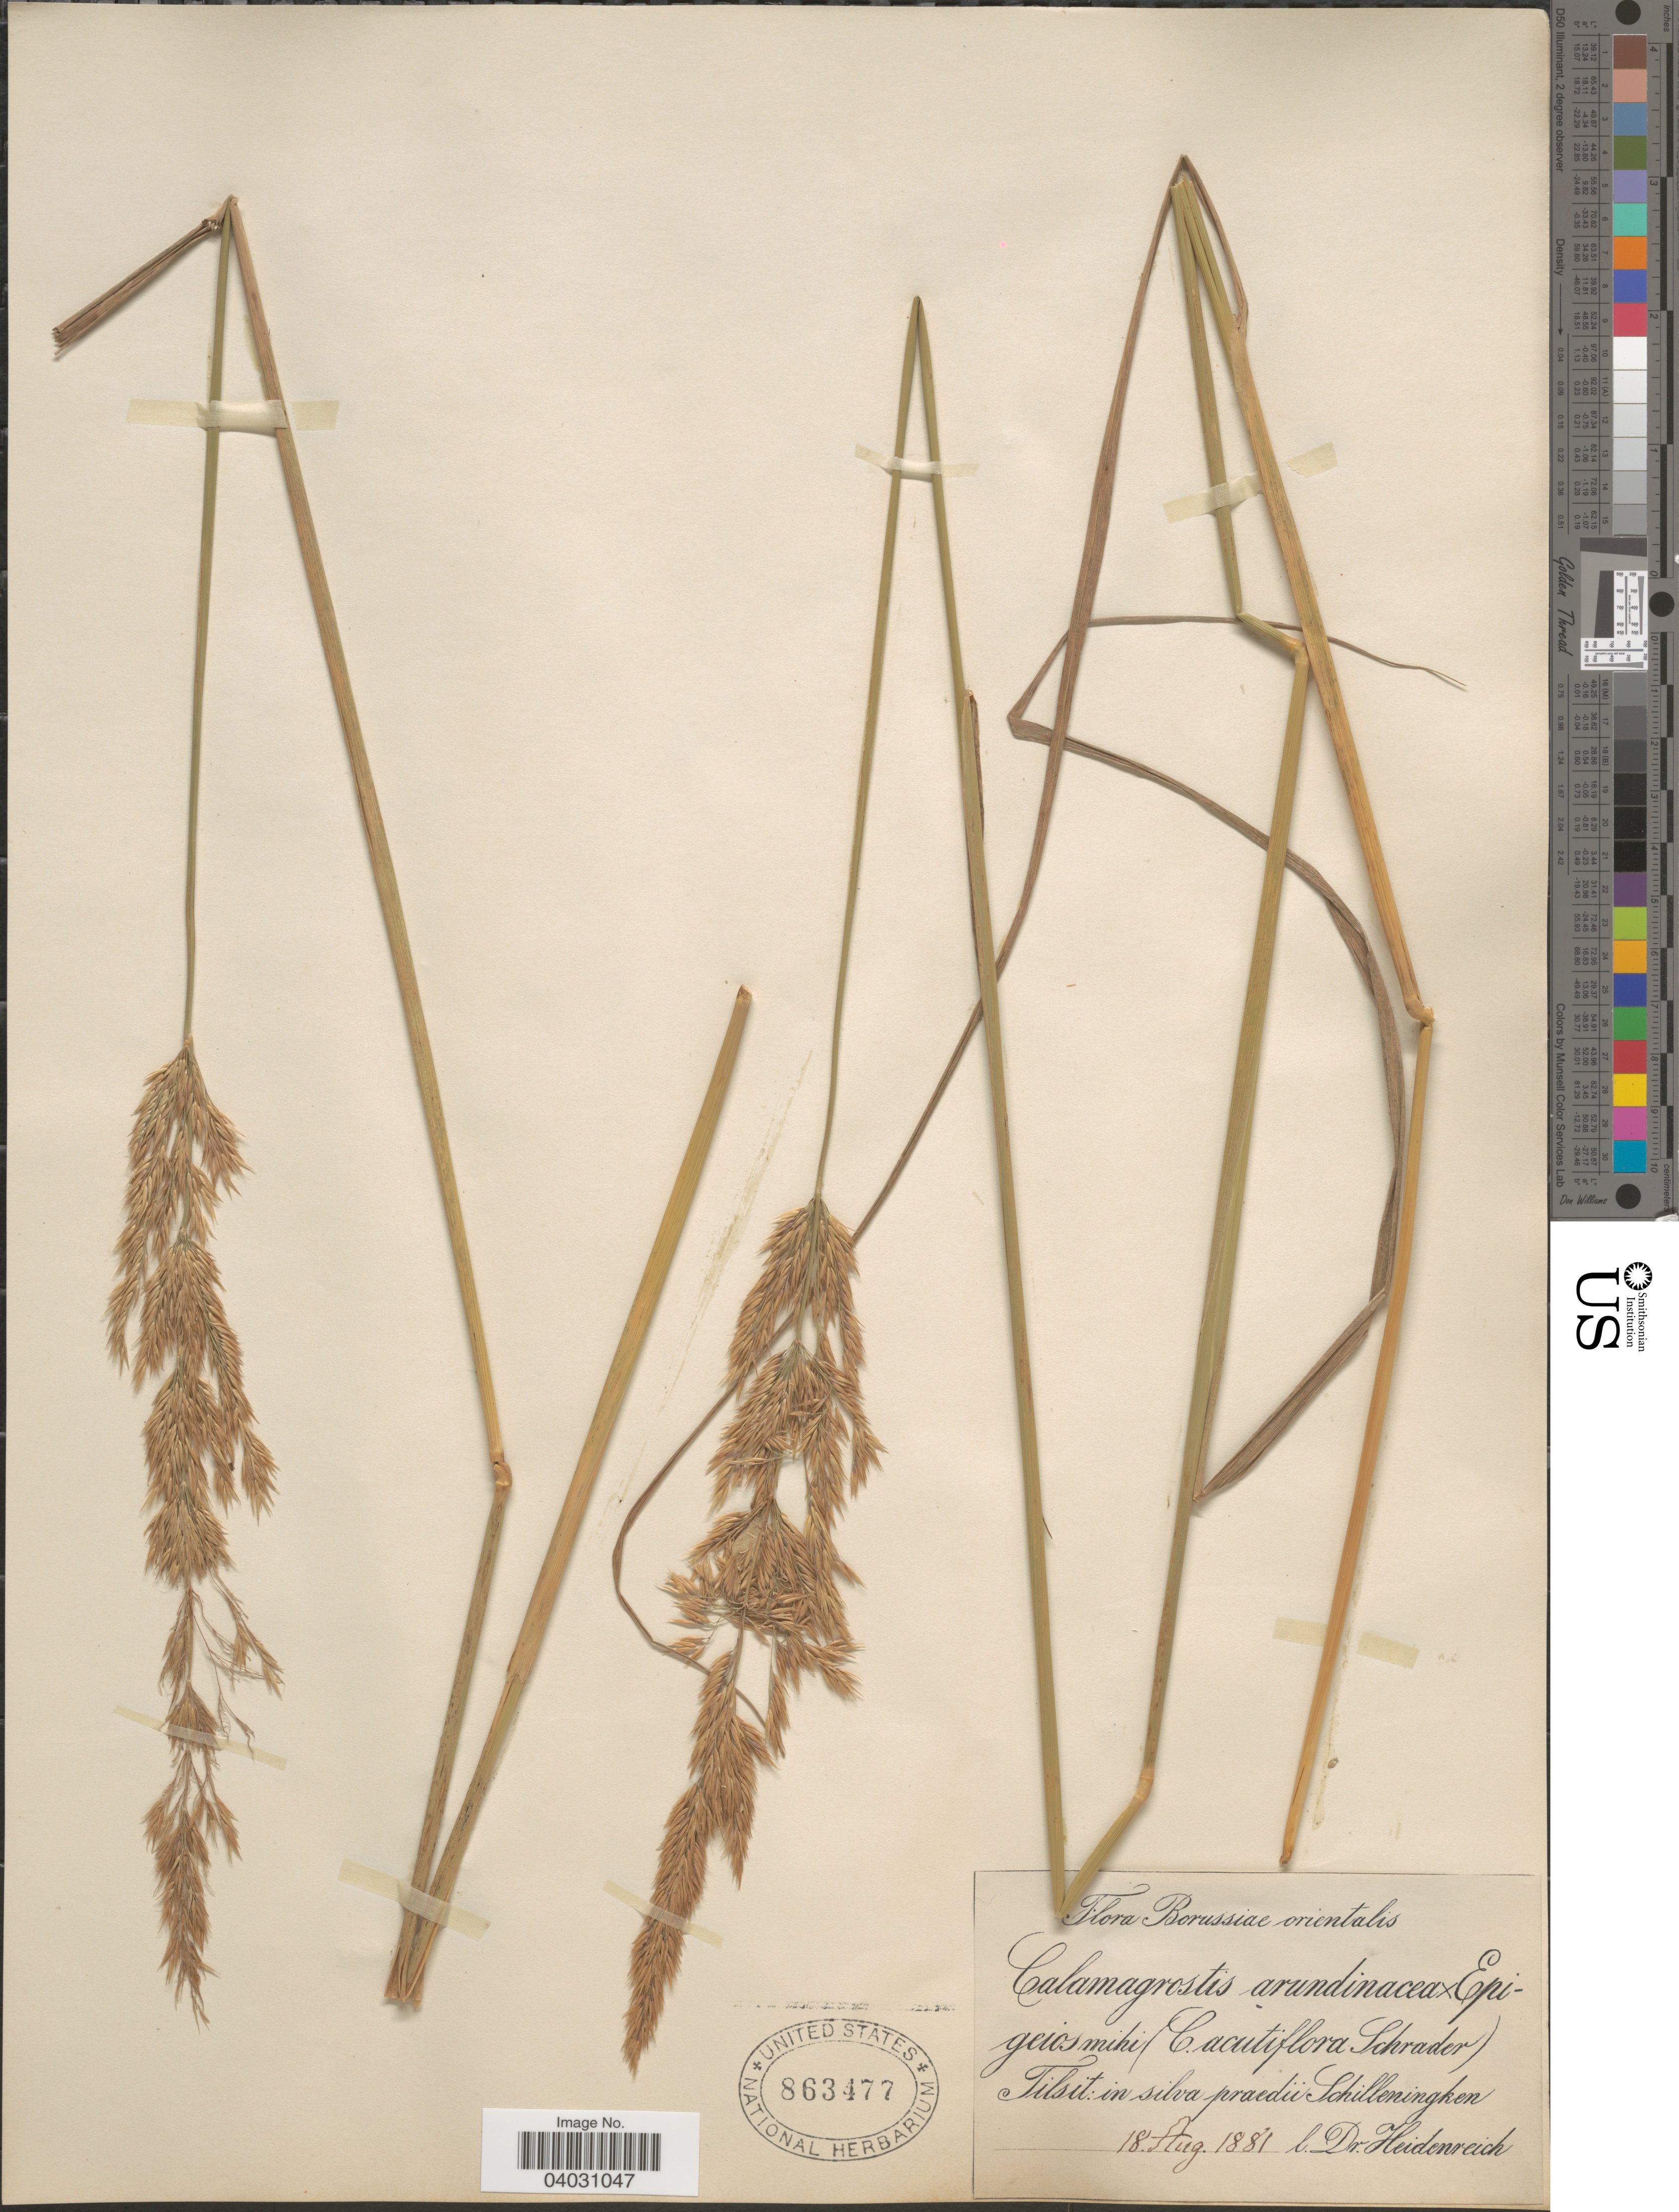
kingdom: Plantae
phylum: Tracheophyta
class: Liliopsida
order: Poales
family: Poaceae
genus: Calamagrostis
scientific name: Calamagrostis arundinacea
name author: (L.) Roth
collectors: -. Heidenreich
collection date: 1881-08-18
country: Russian Federation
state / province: Kaliningrad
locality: Borussiae orientalis. Tilsit: in silva praedü Schilleningken.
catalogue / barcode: US 863477